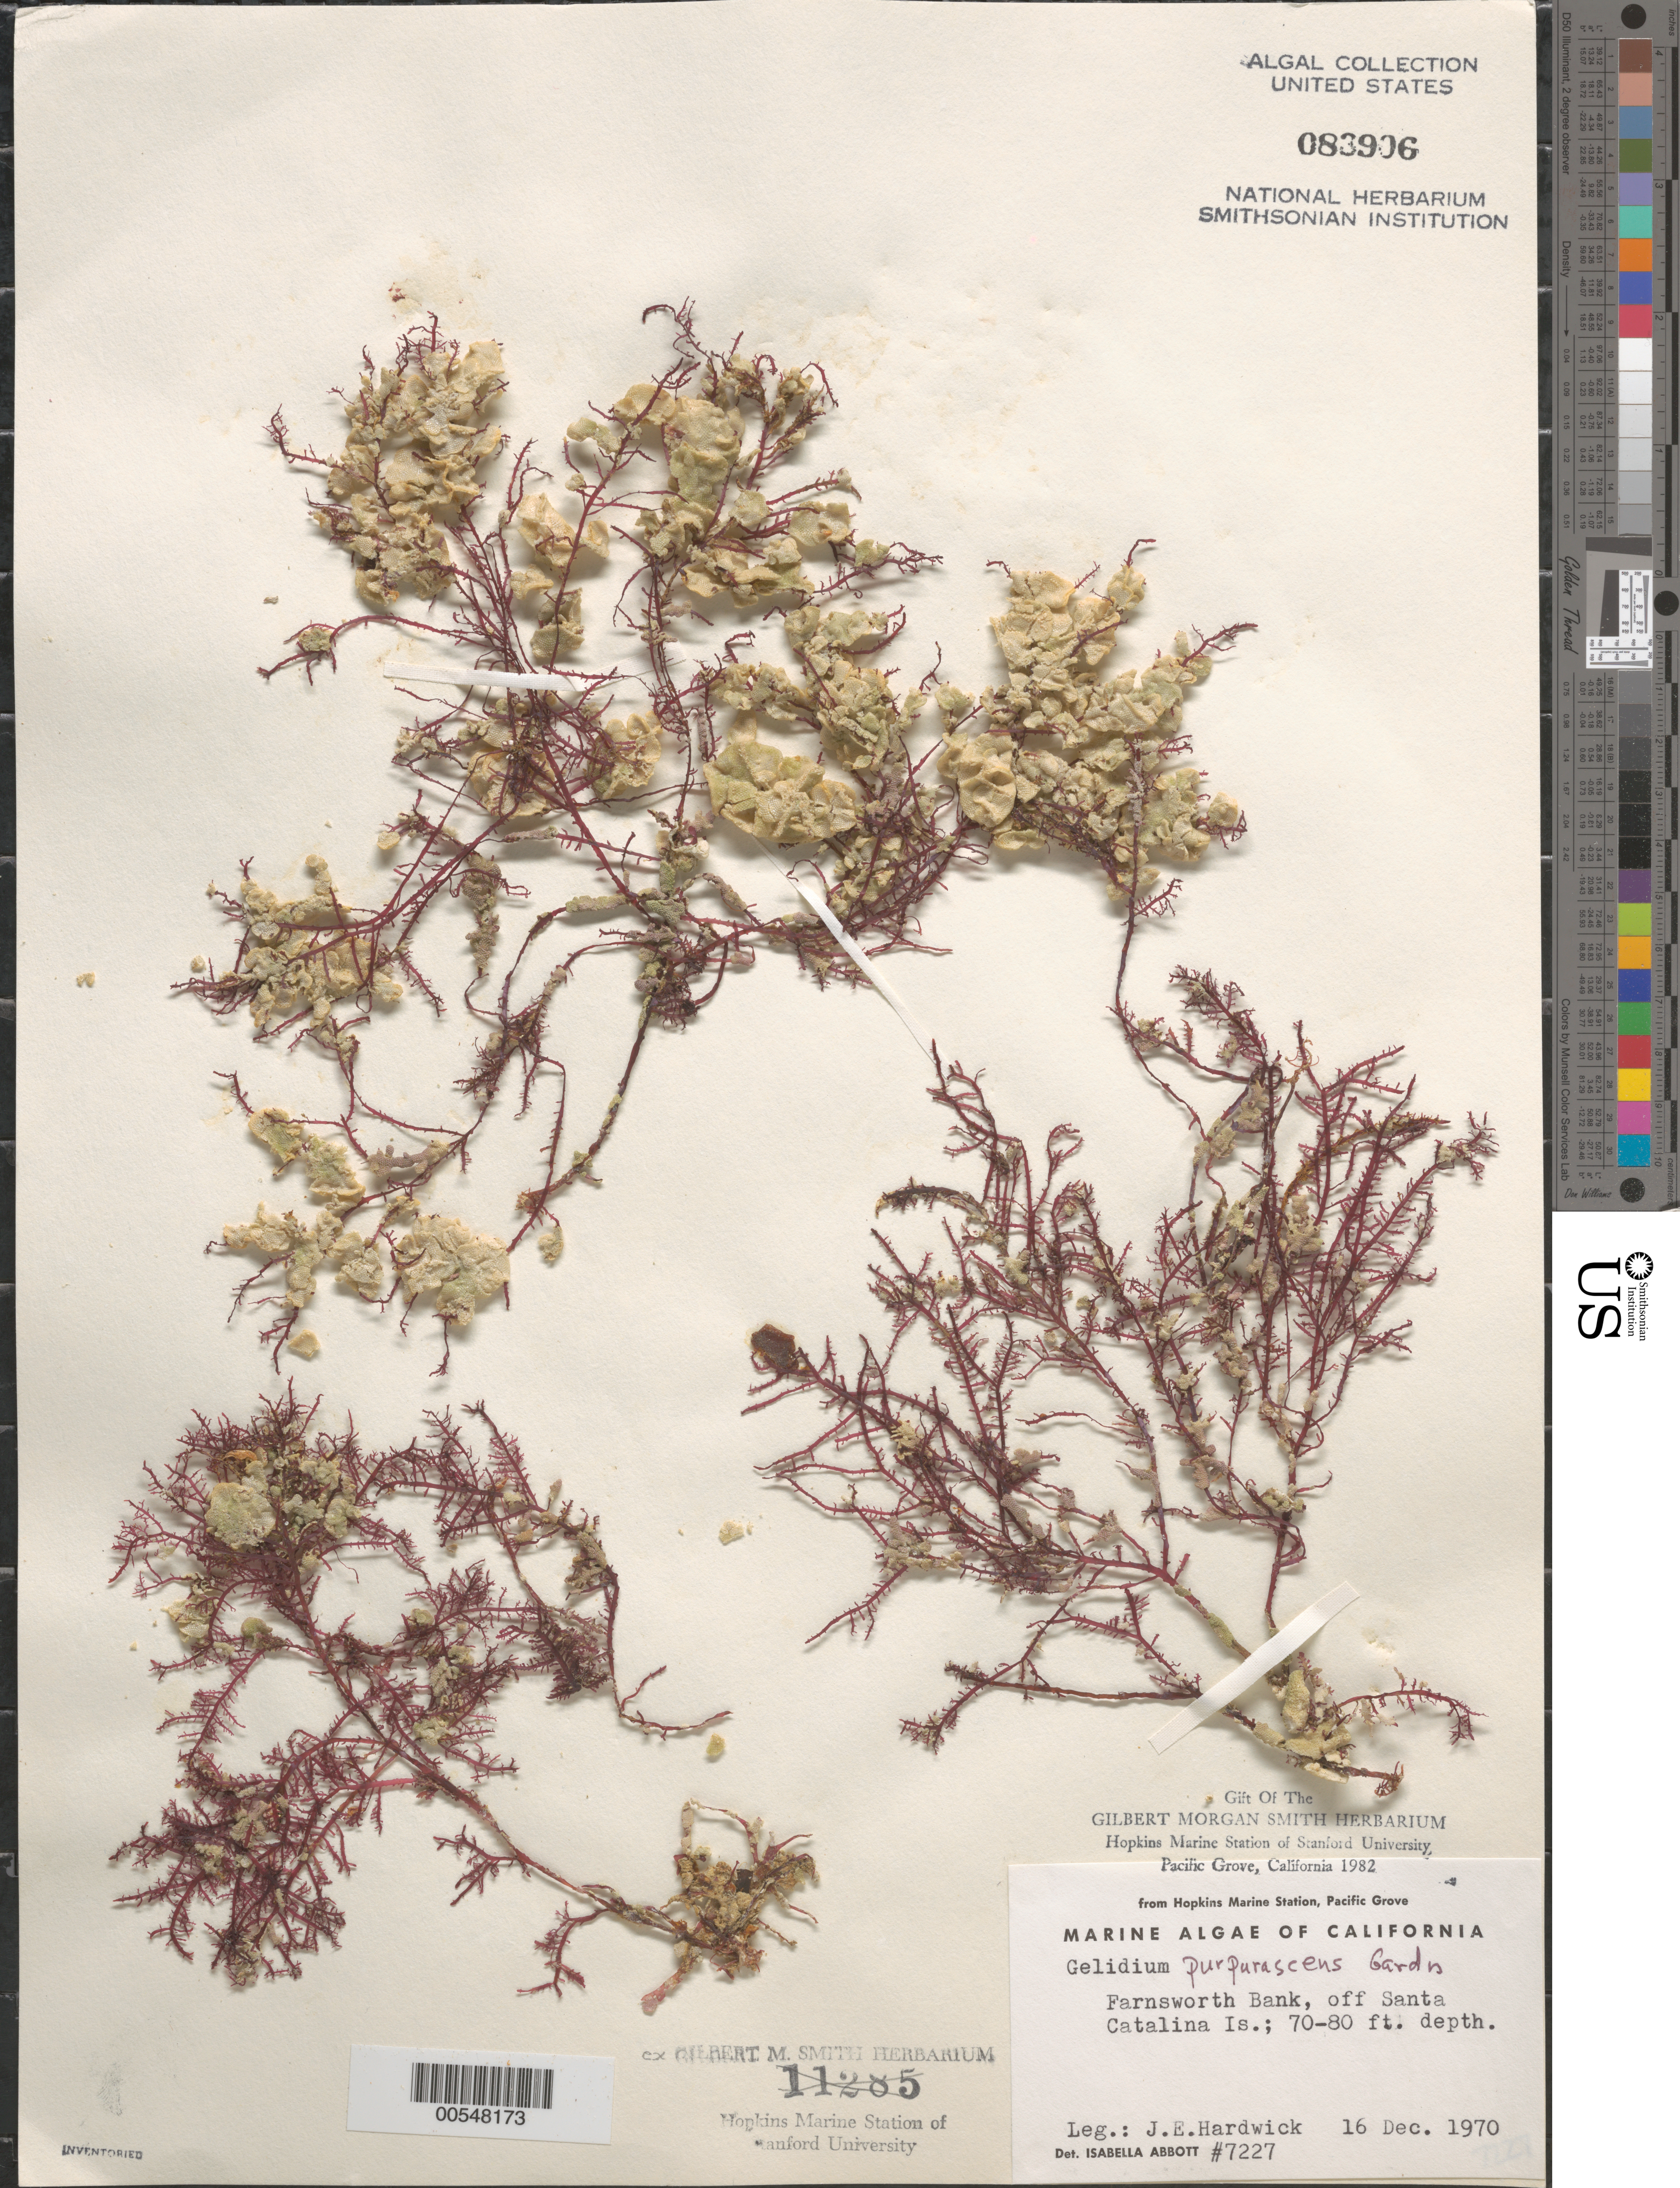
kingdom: Plantae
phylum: Rhodophyta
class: Florideophyceae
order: Gelidiales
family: Gelidiaceae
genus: Gelidium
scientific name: Gelidium purpurascens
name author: N.L. Gardner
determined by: Abbott, Isabella A.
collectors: J. Hardwick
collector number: IAA 7227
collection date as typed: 16 Dec 1970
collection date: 1970-12-16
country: United States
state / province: California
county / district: Los Angeles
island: Santa Catalina Island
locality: Farnsworth Bank, off the island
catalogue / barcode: US 83906